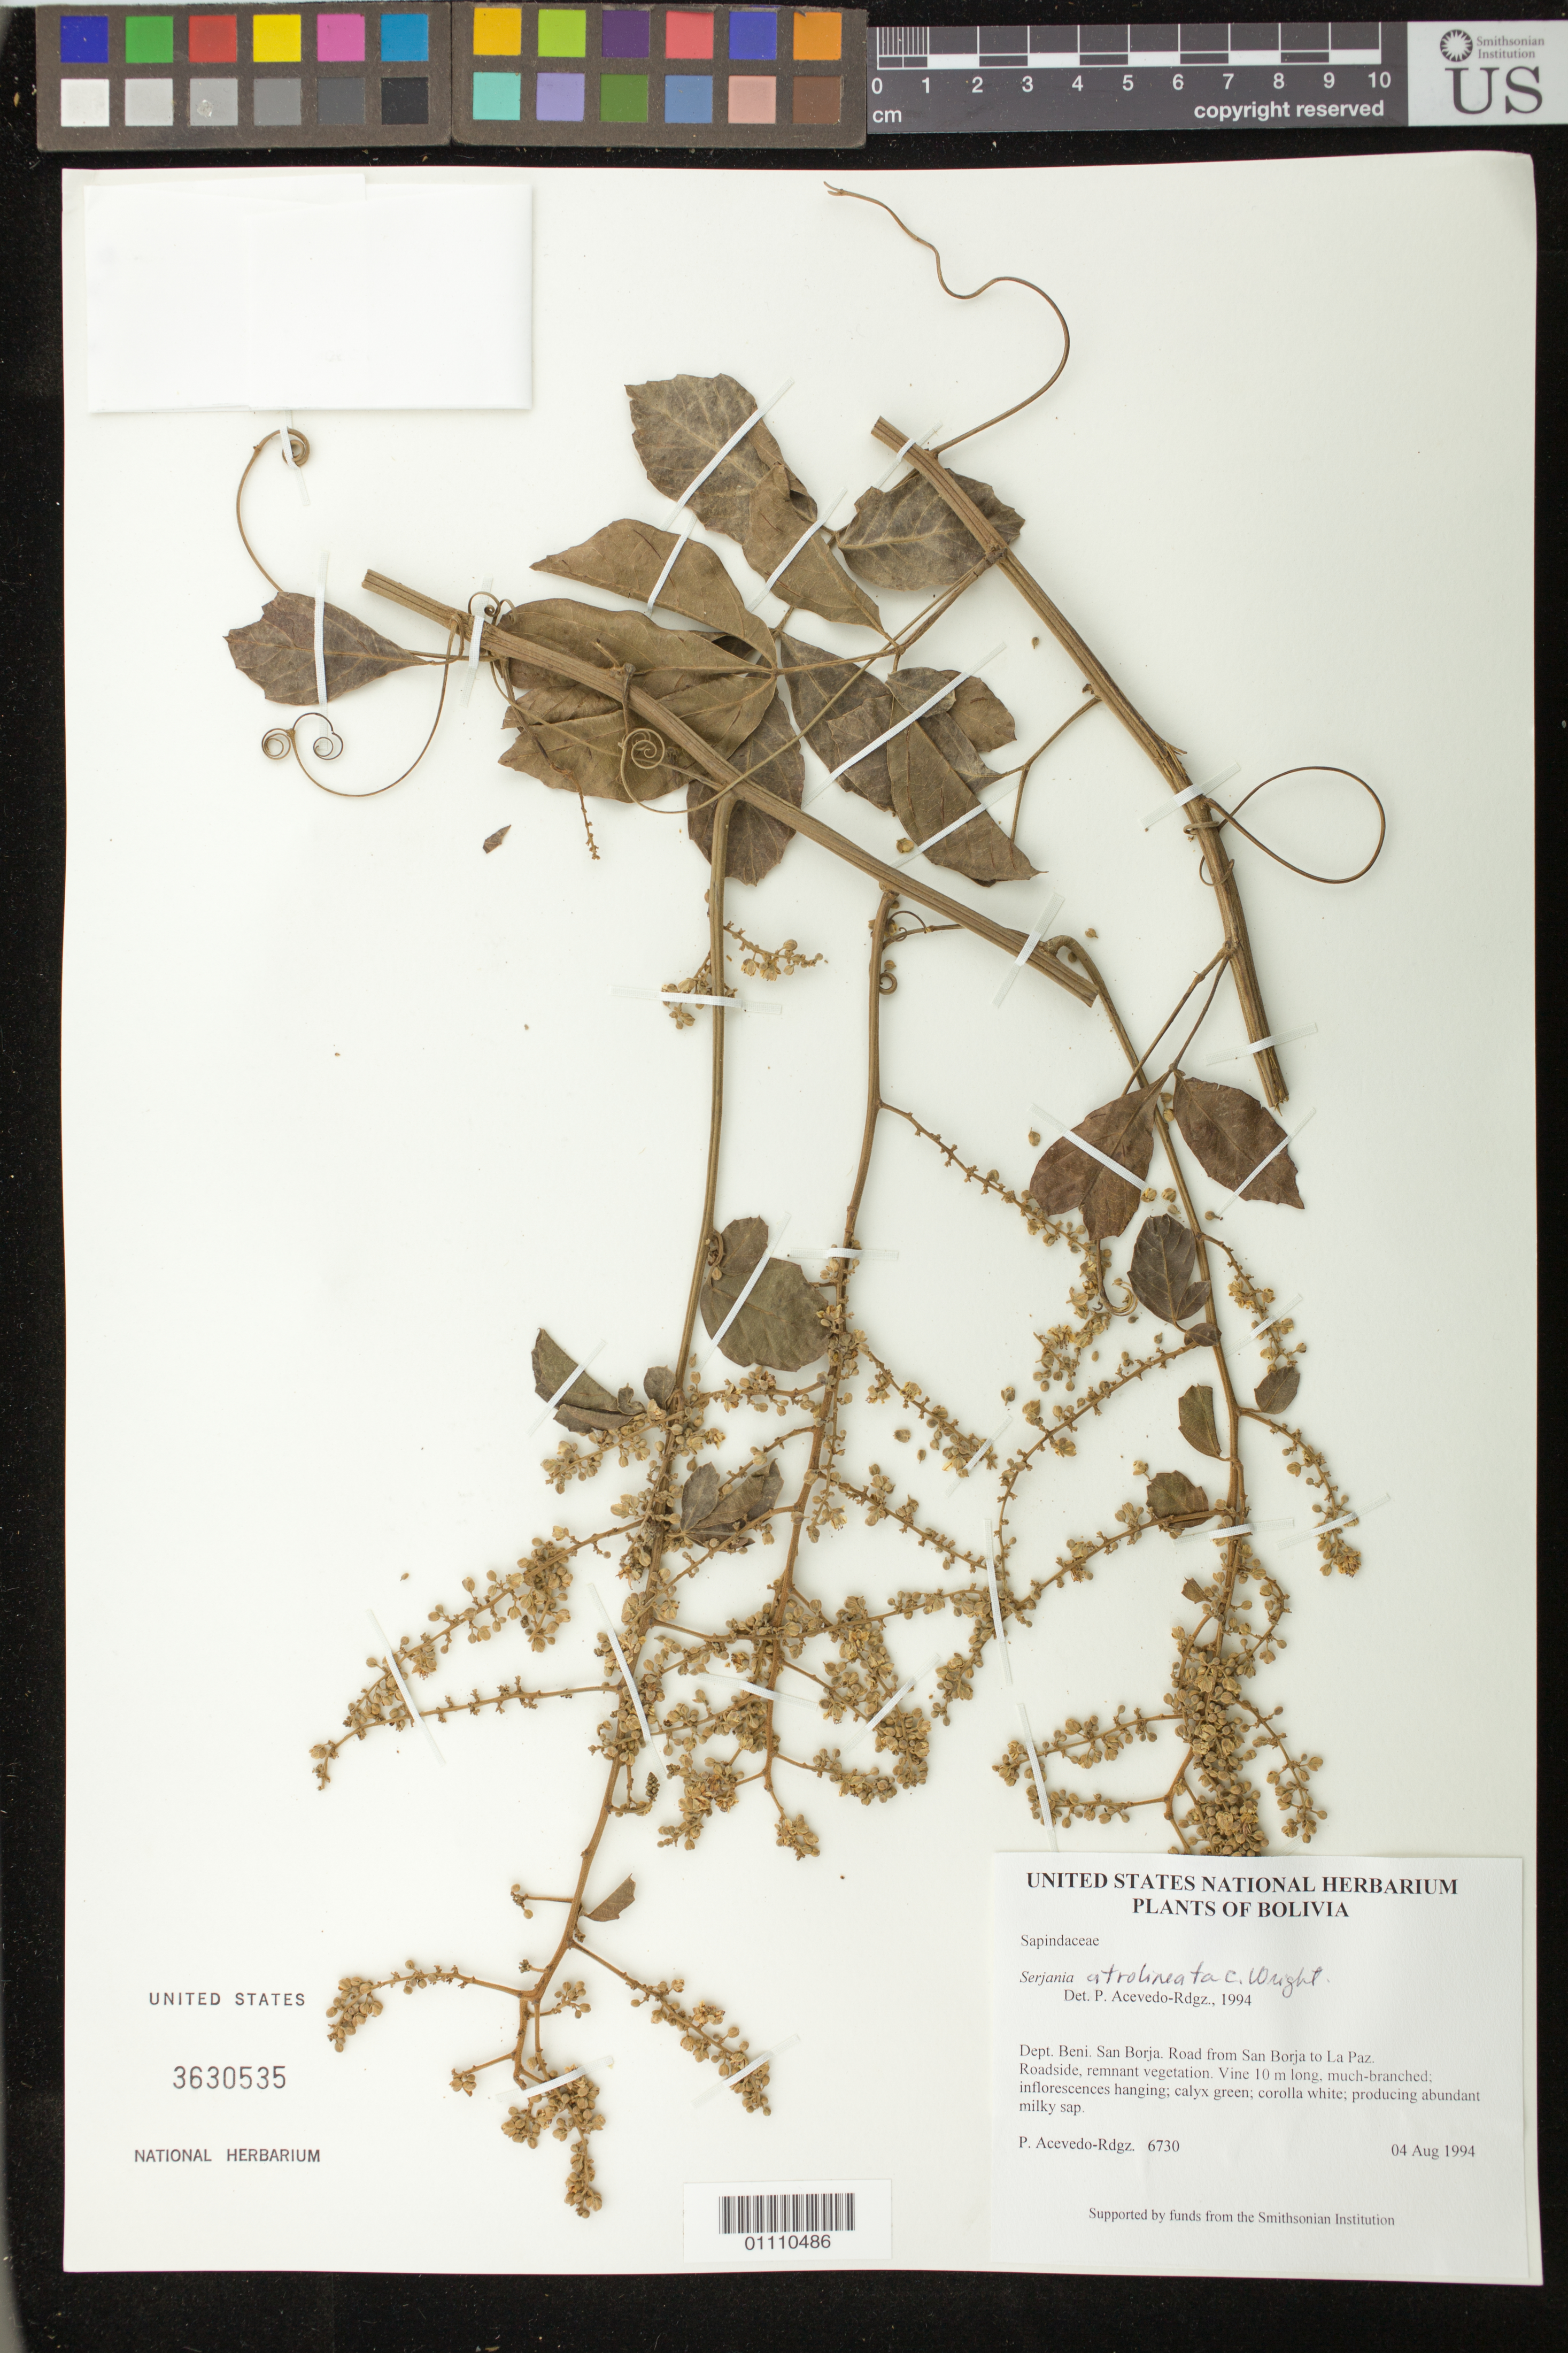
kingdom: Plantae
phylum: Tracheophyta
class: Magnoliopsida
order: Sapindales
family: Sapindaceae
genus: Serjania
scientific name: Serjania atrolineata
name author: C. Wright in Sauvalle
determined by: Acevedo-Rodríguez, P., (BOT), Smithsonian Institution - National Museum of Natural History (UNITED STATES)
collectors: P. Acevedo-Rodr.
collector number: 6730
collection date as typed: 04 Aug 1994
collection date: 1994-08-04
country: Bolivia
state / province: Beni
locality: Depart. Beni. San Borja. Road from San Borja to La Paz.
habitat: Roadside, remnant vegetation.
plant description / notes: NY, MO, K, P, B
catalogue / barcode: US 3630535